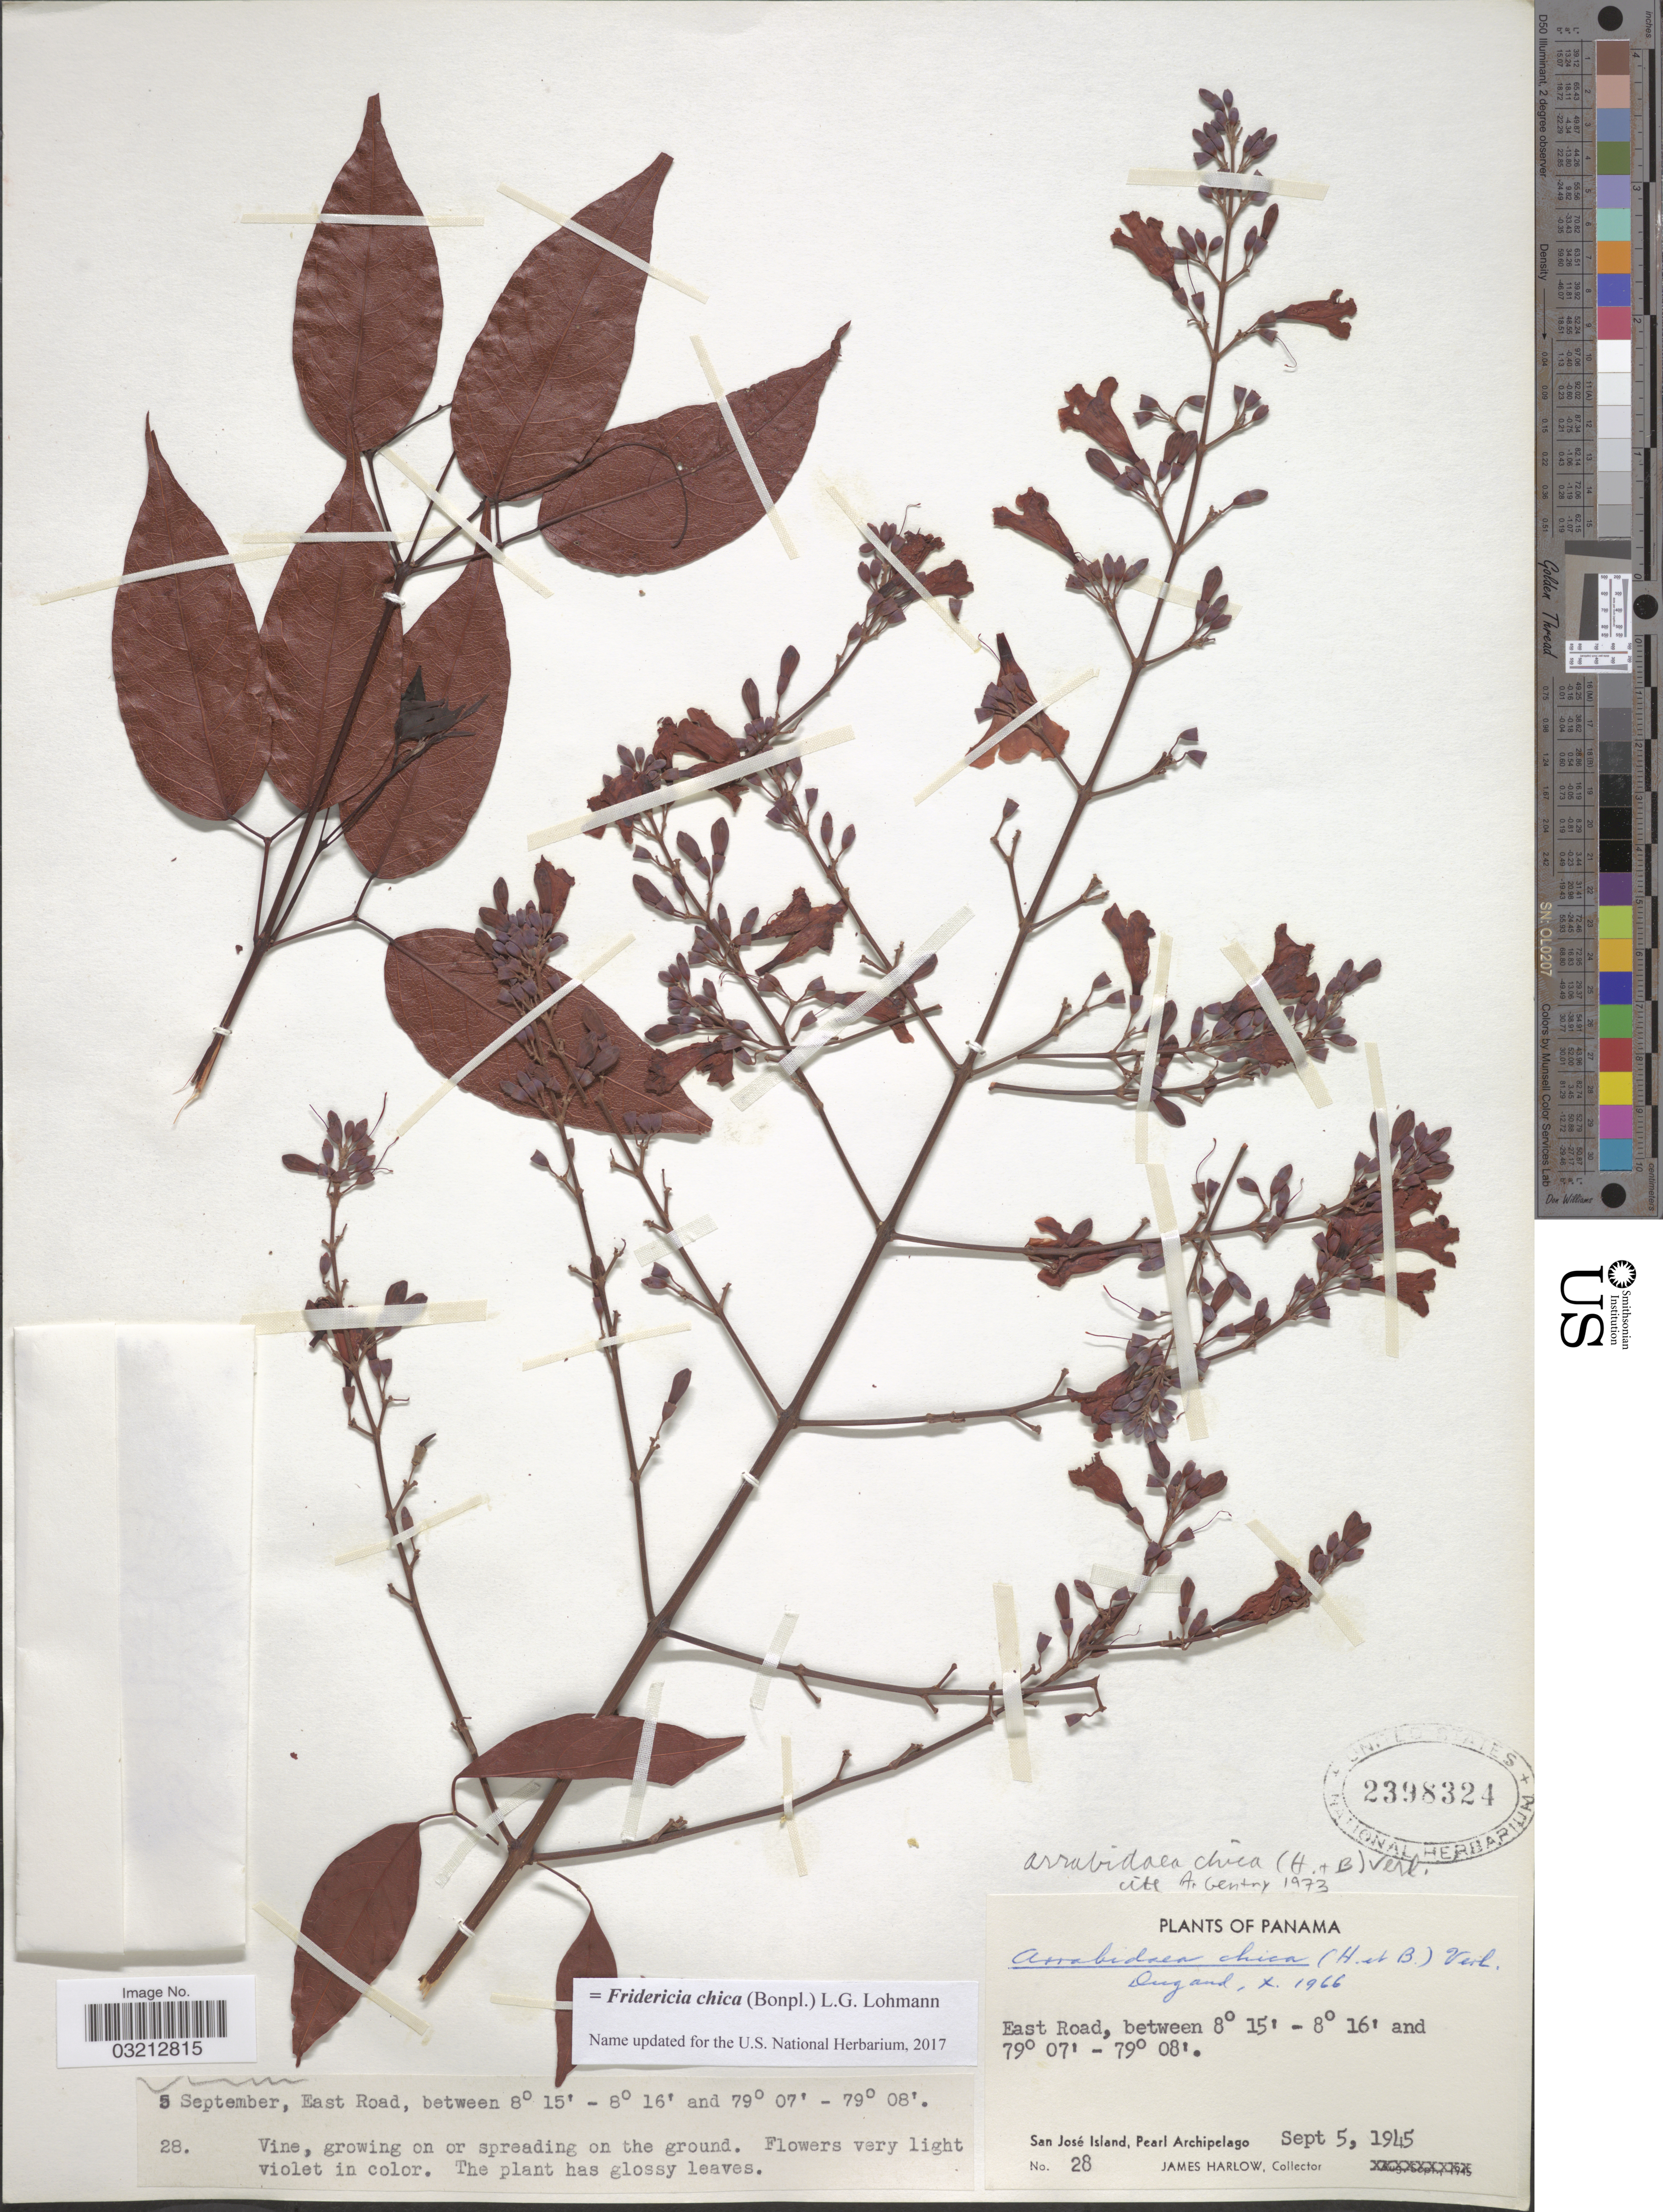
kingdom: Plantae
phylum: Tracheophyta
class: Magnoliopsida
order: Lamiales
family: Bignoniaceae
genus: Fridericia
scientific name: Fridericia chica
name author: (Bonpl.) L.G. Lohmann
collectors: J. Harlow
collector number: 28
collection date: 1945-09-05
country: Panama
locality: East Road. San José Island, Pearl Archipelago.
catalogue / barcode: US 2398324